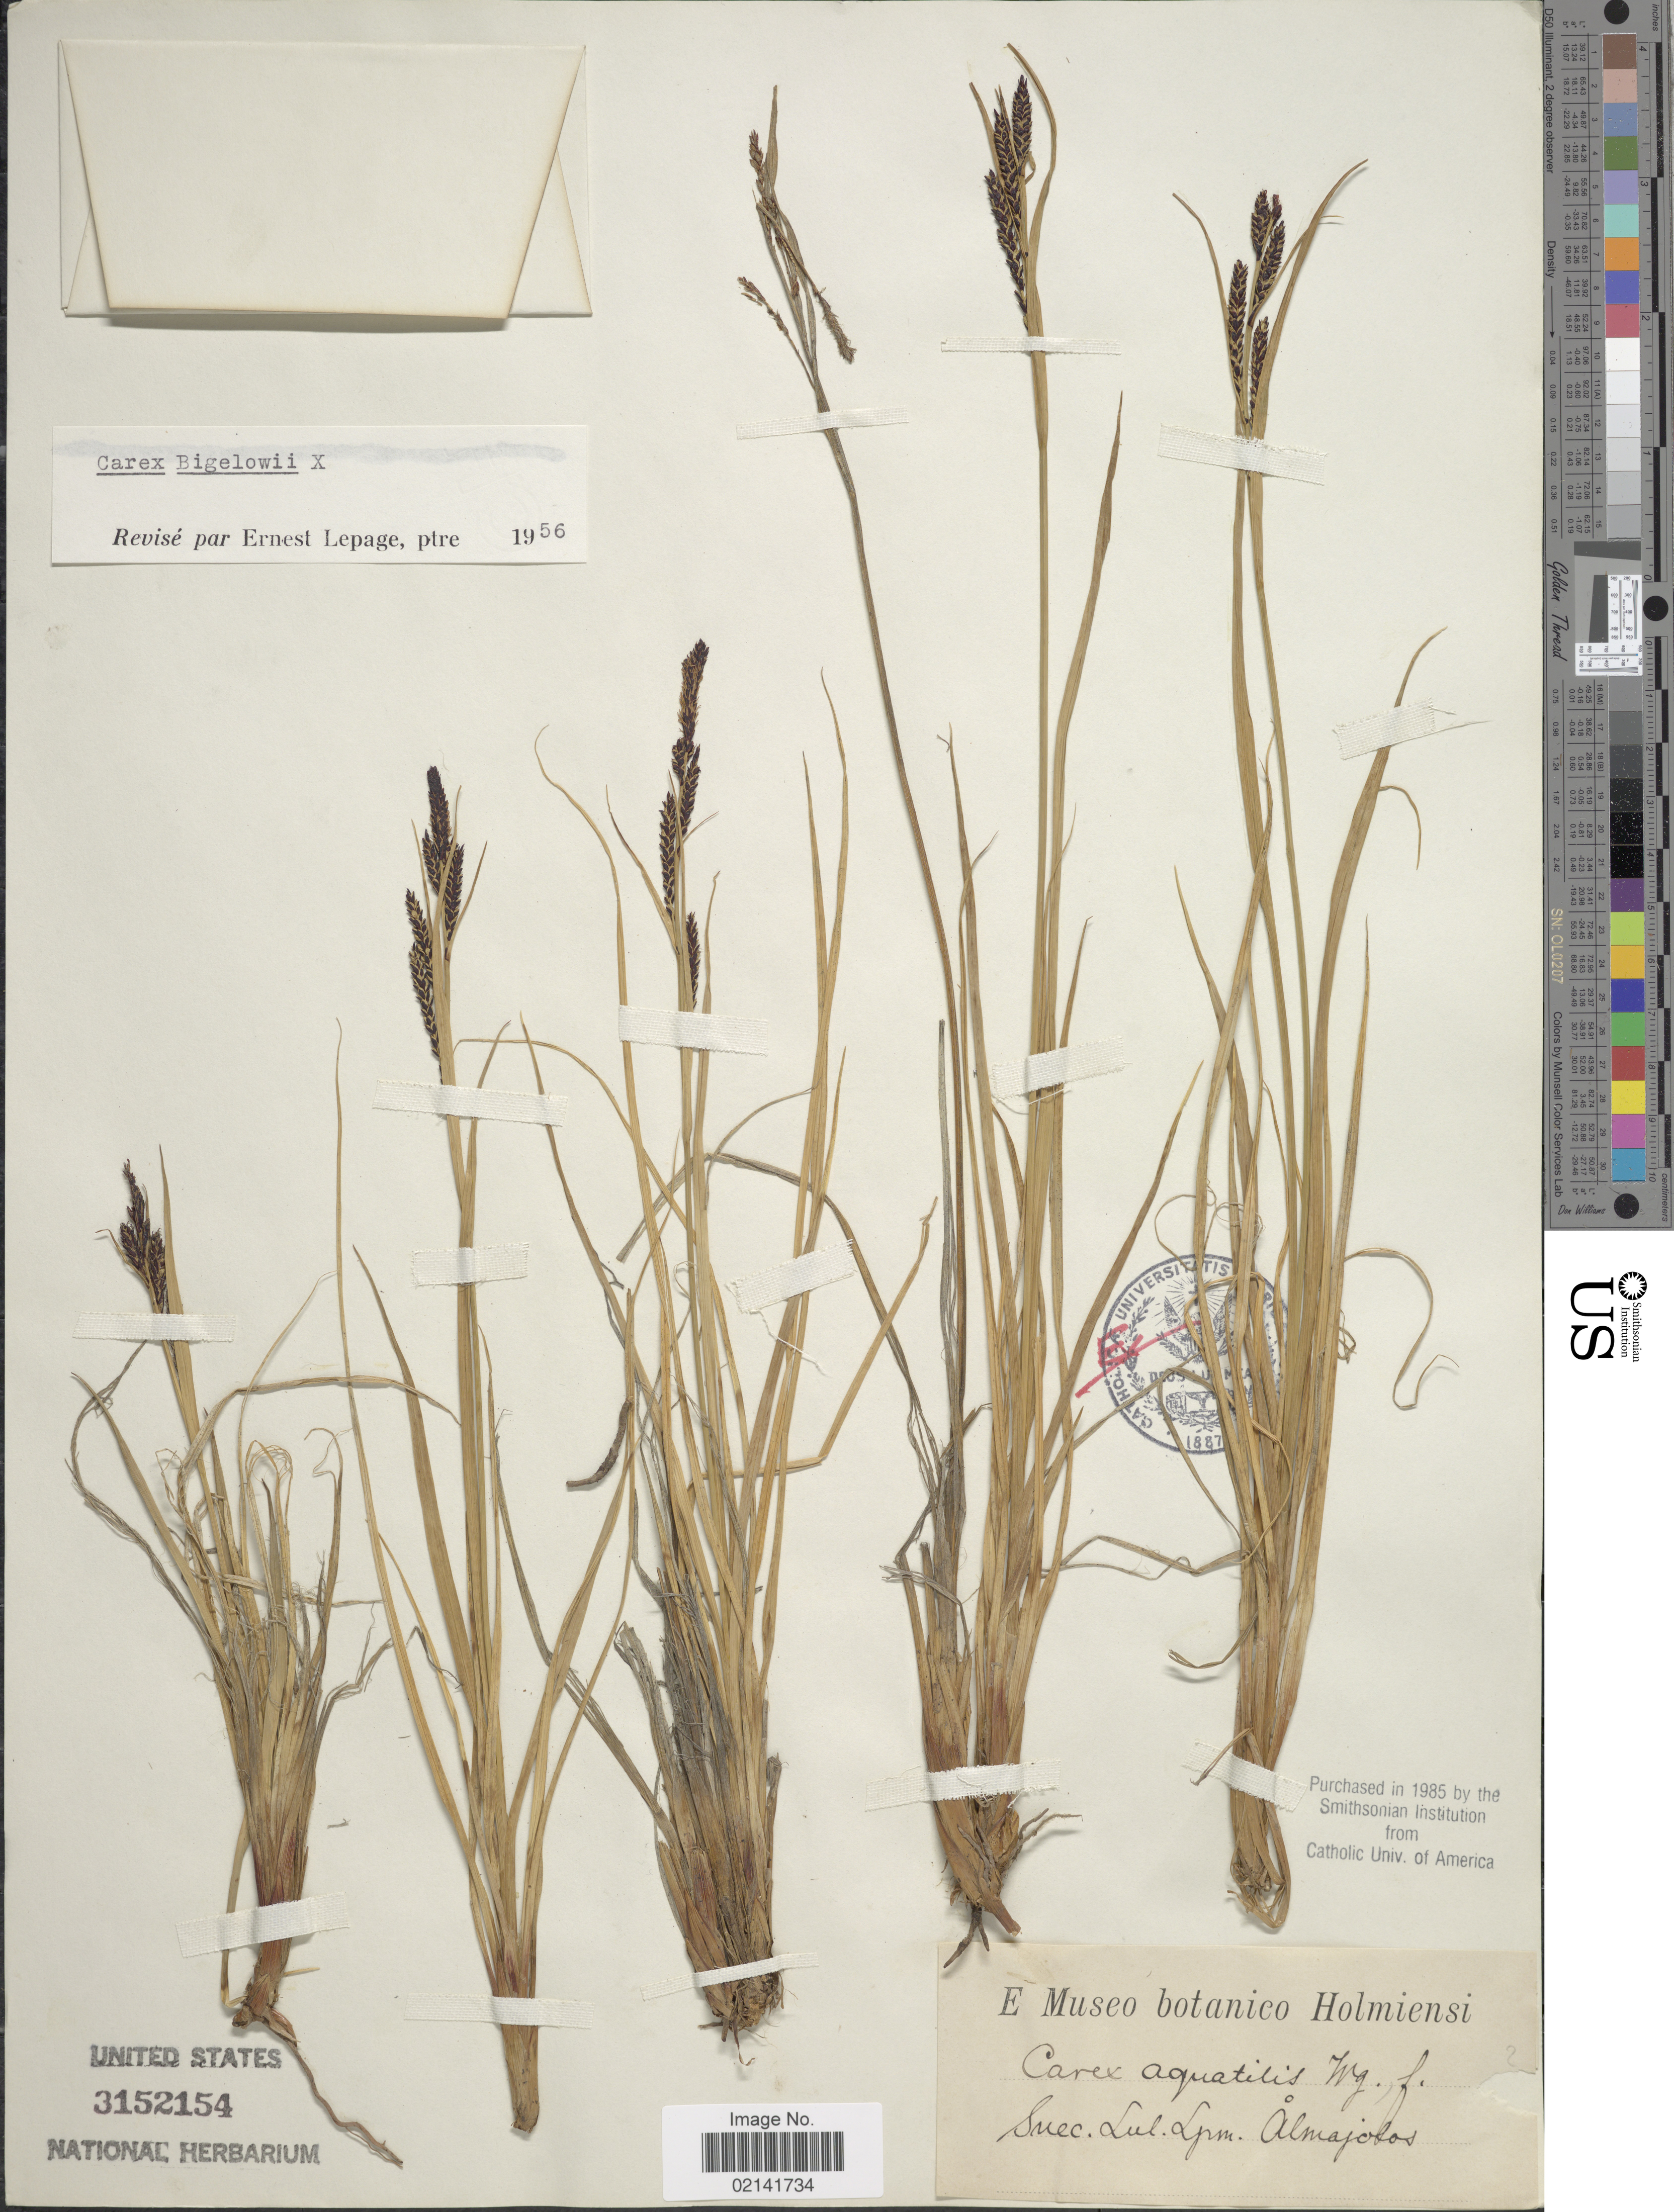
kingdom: Plantae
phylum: Tracheophyta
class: Liliopsida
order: Poales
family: Cyperaceae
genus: Carex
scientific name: Carex aquatilis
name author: Wahlenb.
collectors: ex Museo botan. Holmiensi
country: Sweden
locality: Suec. Lul. Lpm. Almajolos [interpreted]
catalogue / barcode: US 3152154